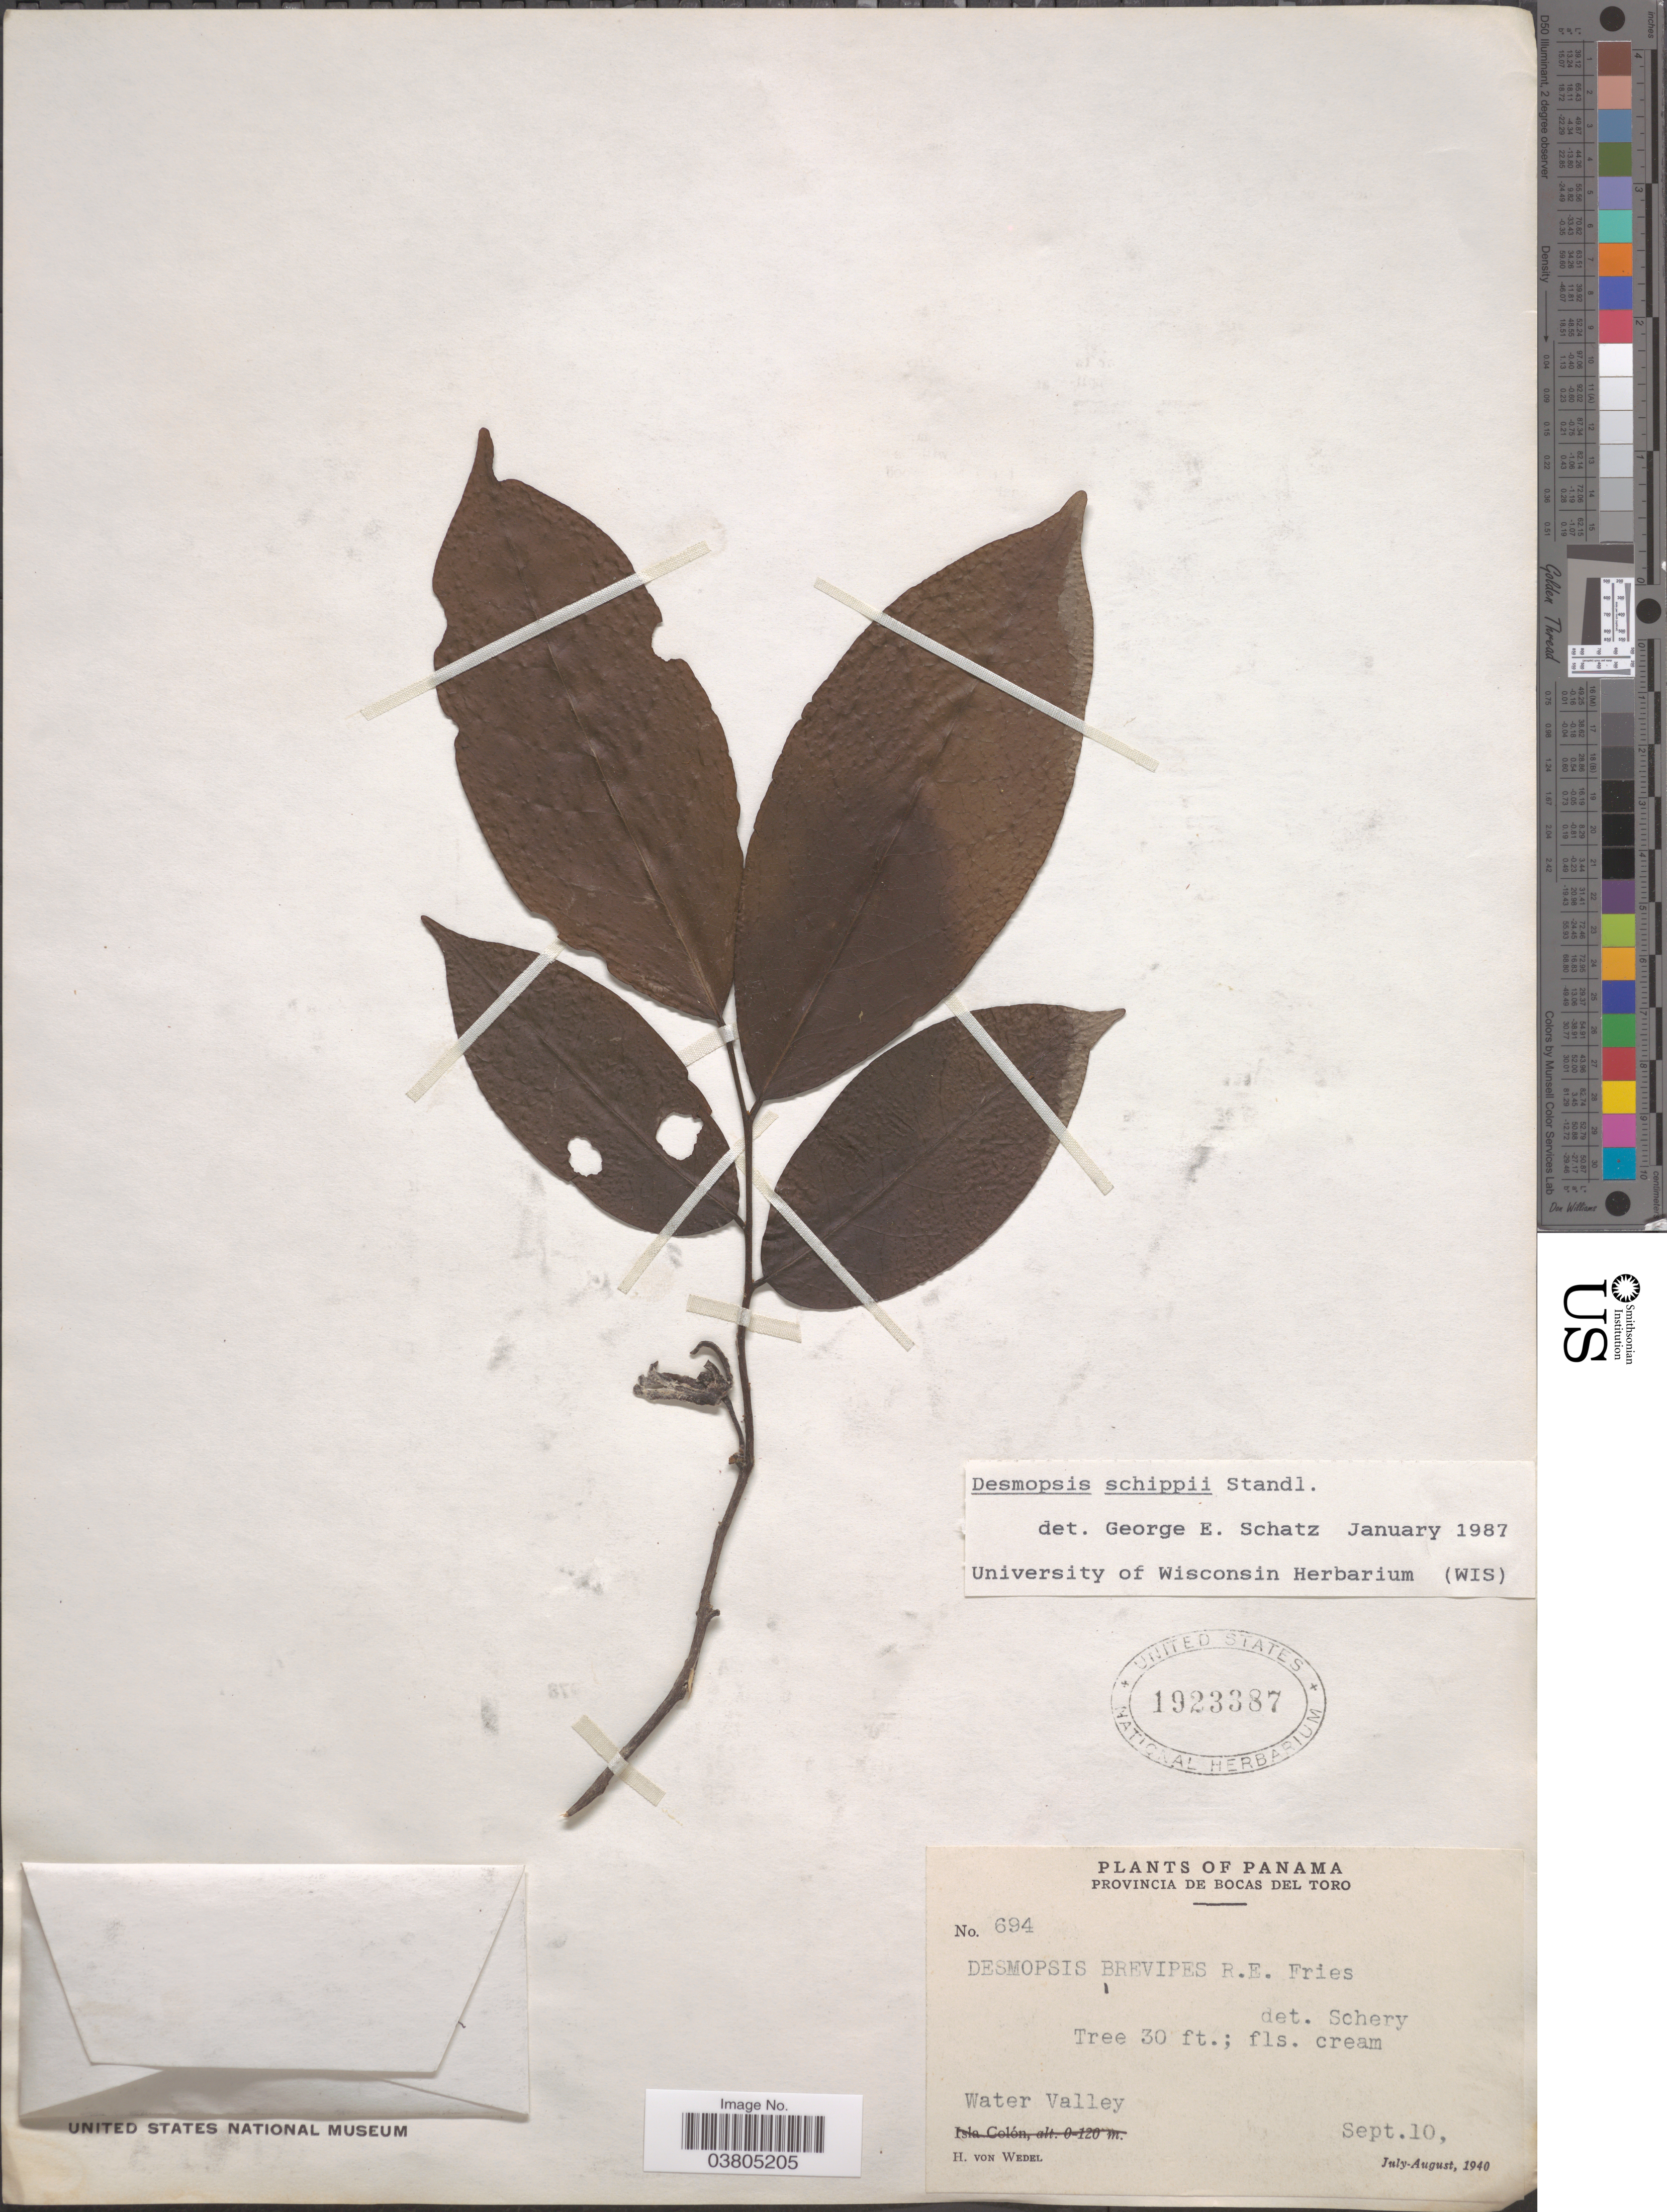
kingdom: Plantae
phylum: Tracheophyta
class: Magnoliopsida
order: Magnoliales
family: Annonaceae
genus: Desmopsis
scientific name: Desmopsis schippii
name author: Standl.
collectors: H. von Wedel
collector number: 694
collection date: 1940-09-10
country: Panama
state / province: Bocas del Toro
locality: Water Valley.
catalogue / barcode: US 1923387